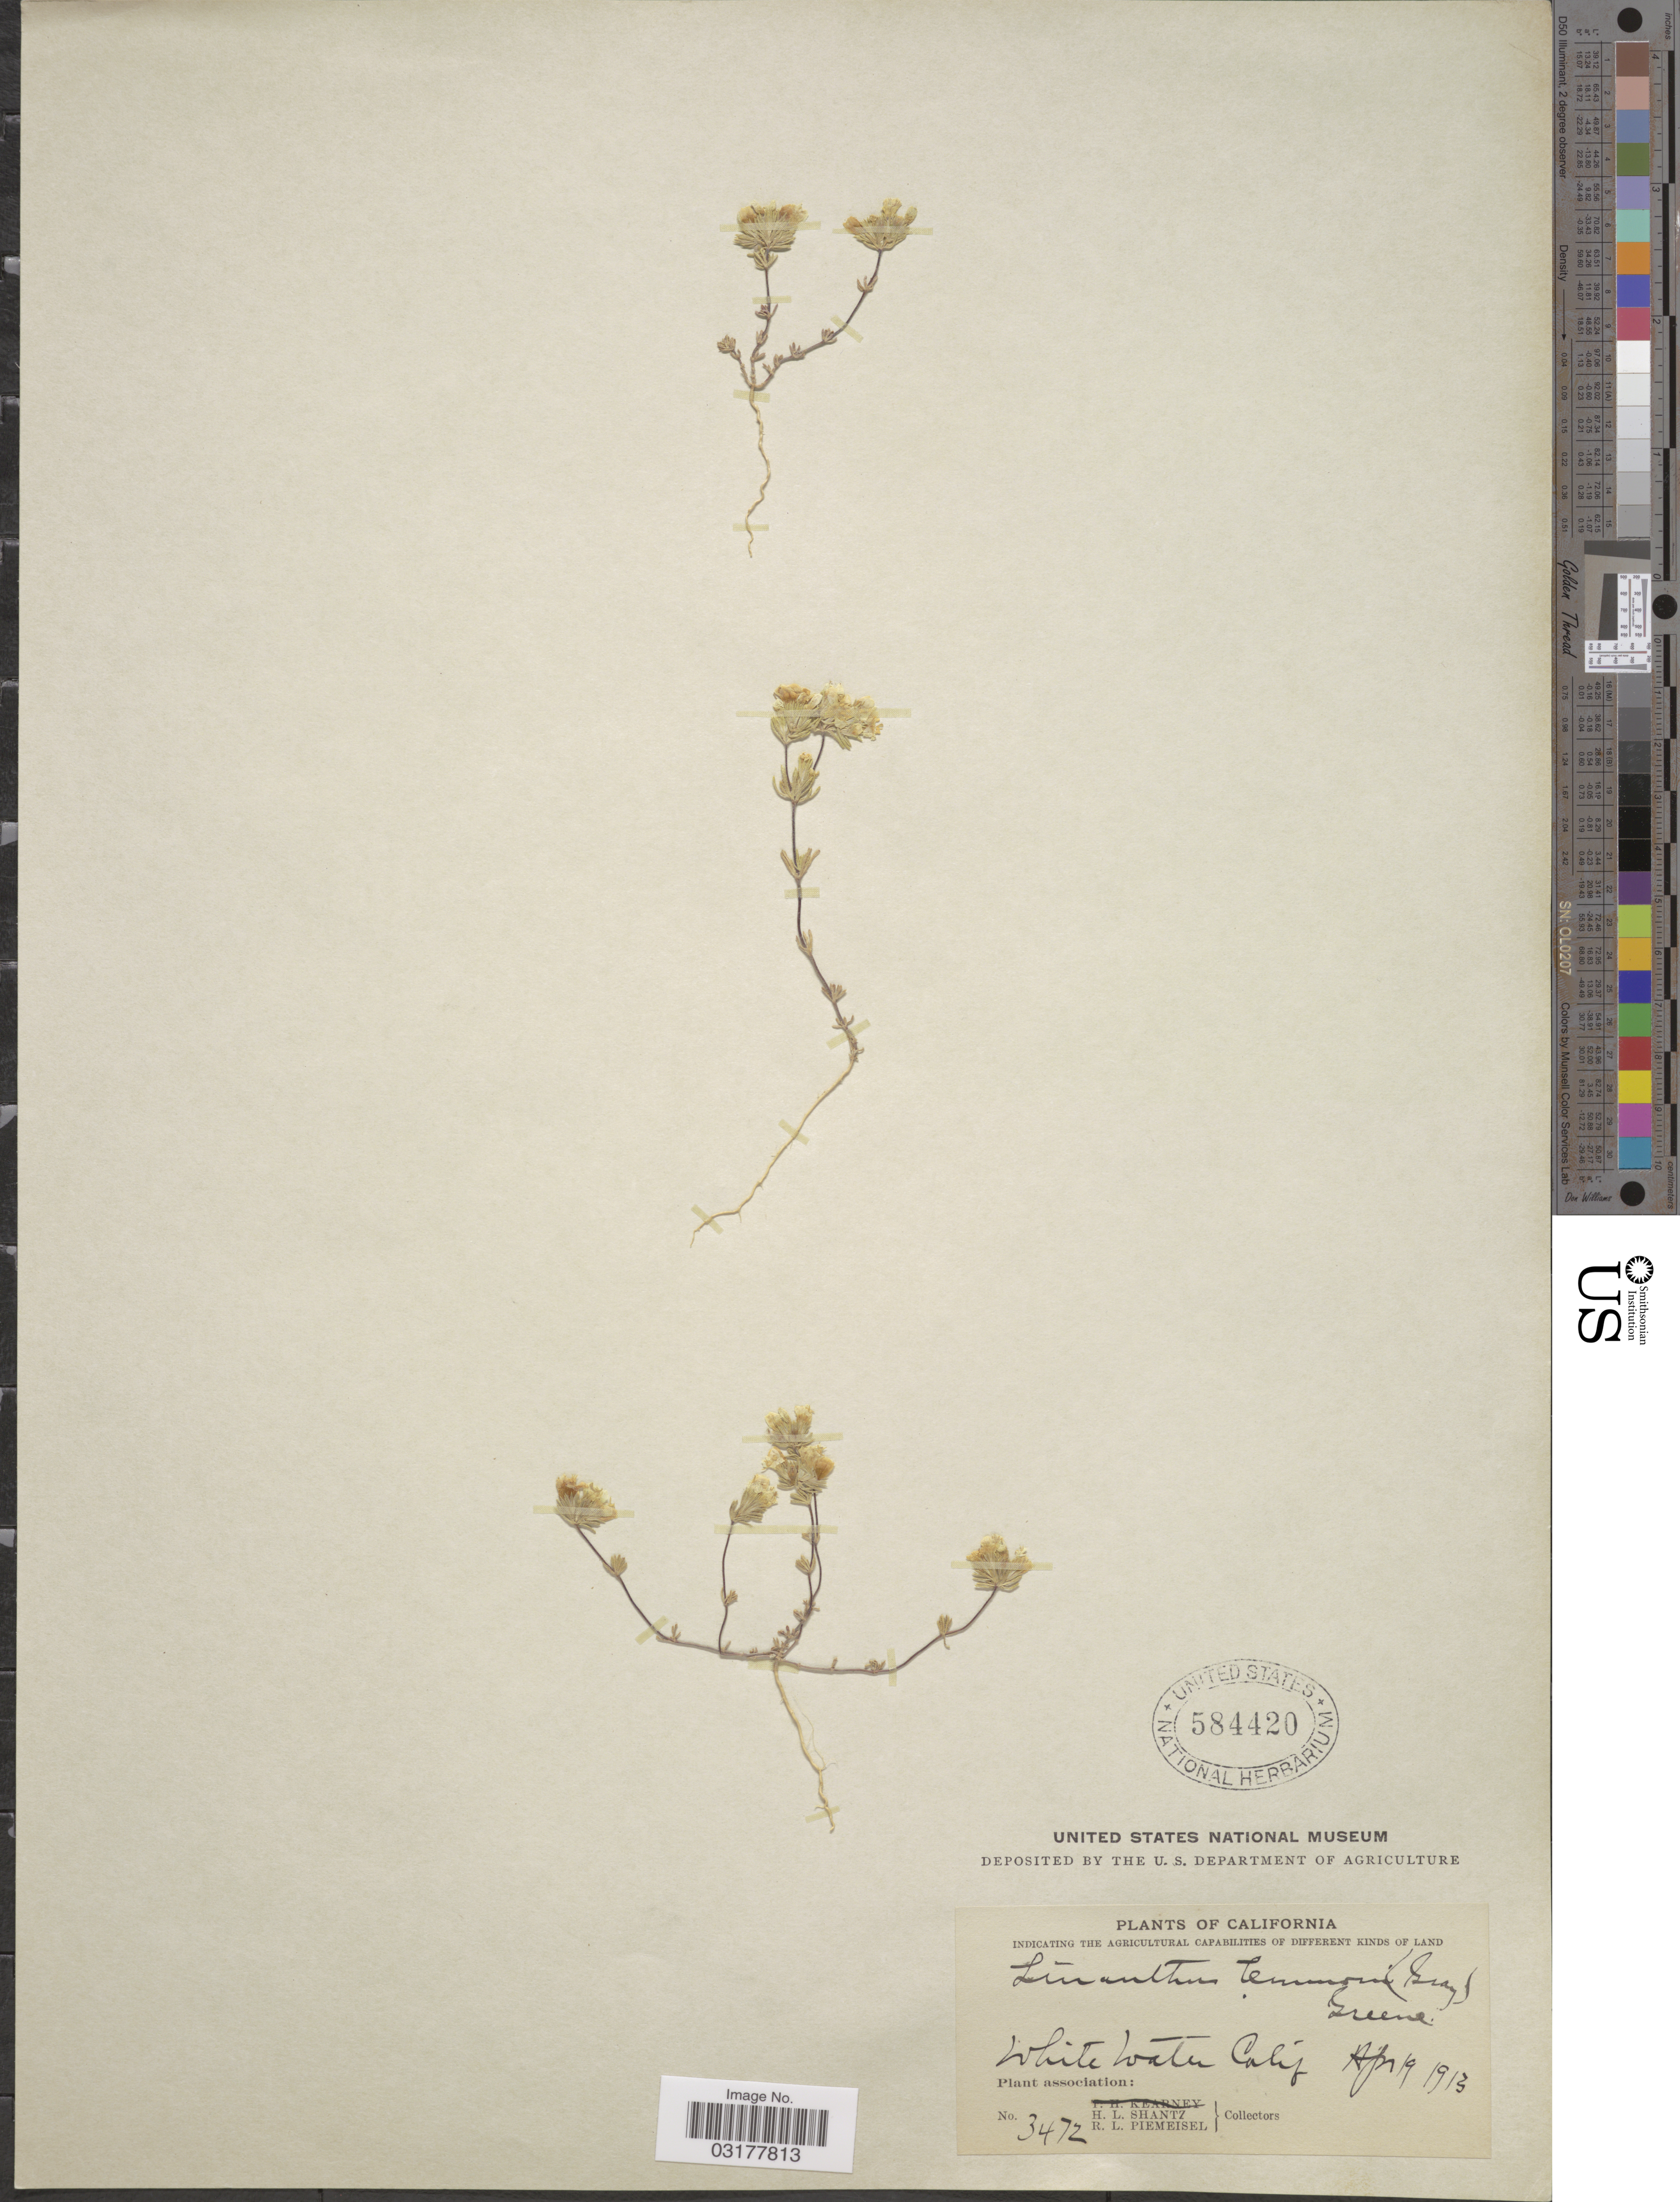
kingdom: Plantae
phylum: Tracheophyta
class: Magnoliopsida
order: Ericales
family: Polemoniaceae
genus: Leptosiphon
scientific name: Leptosiphon lemmonii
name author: (A. Gray) J.M. Porter & L.A. Johnson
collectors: H. Shantz & R. L. Piemeisel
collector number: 3472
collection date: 1913-04-19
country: United States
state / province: California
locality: White Water.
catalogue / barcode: US 584420